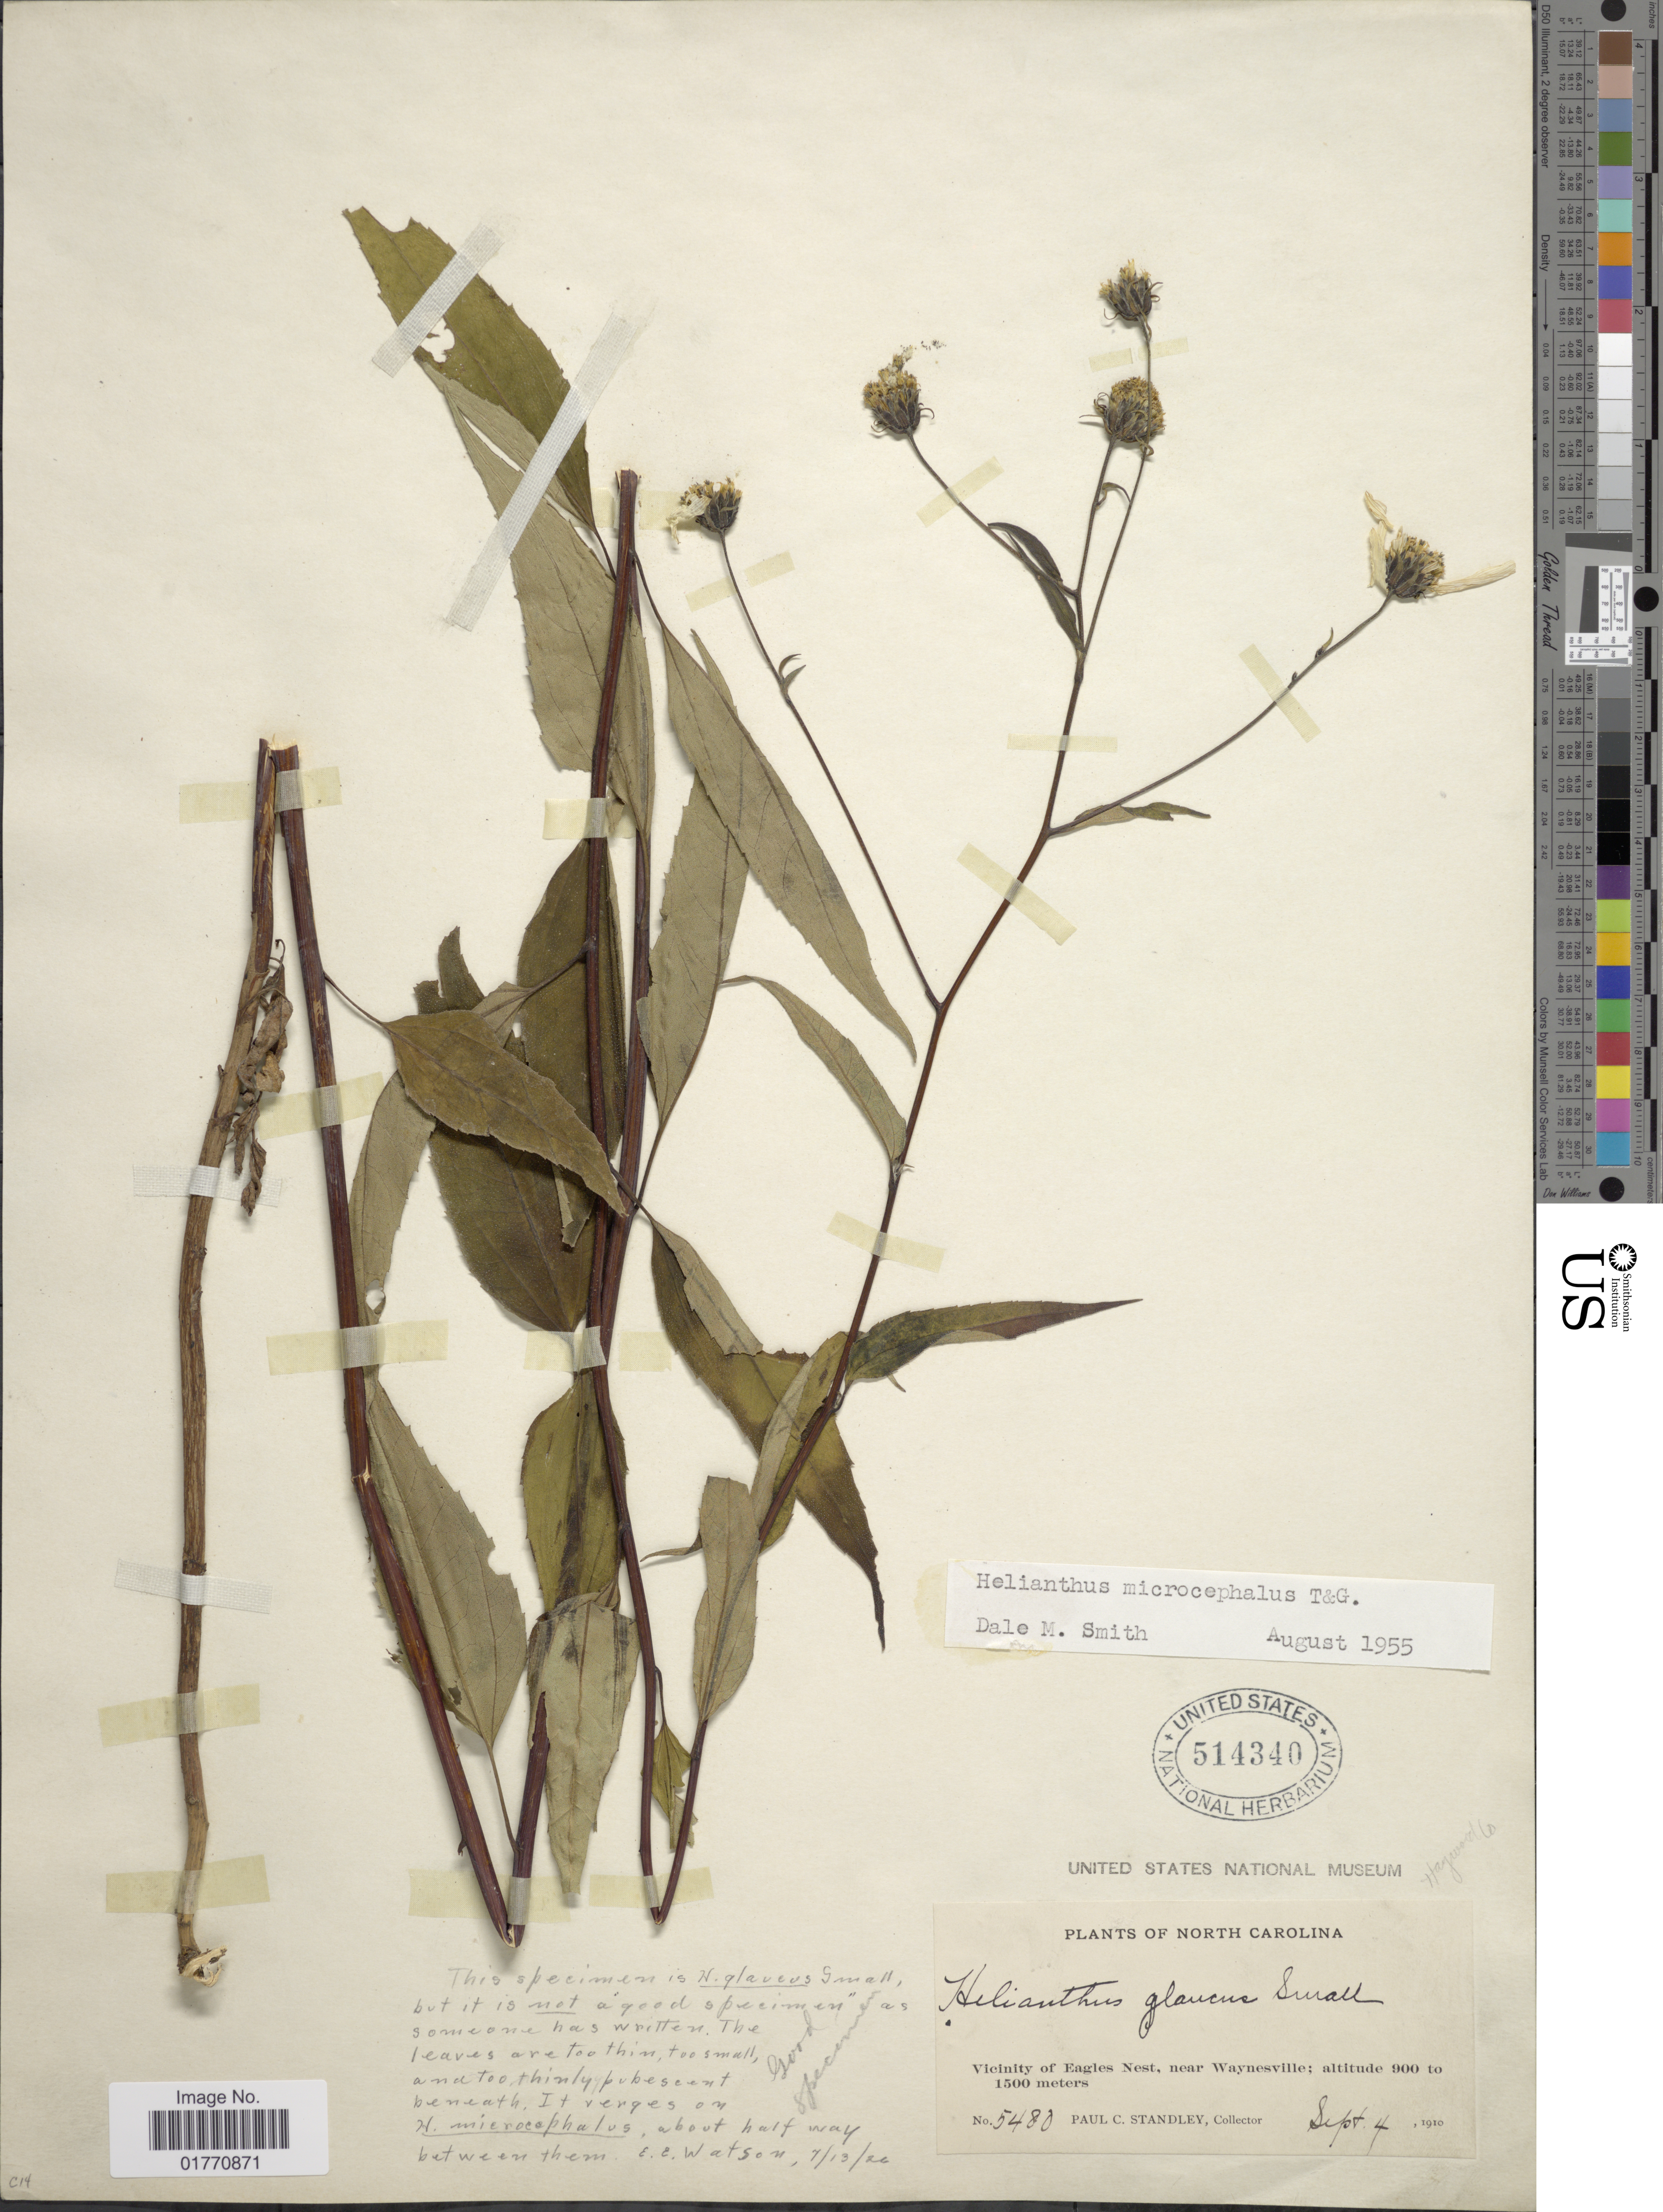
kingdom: Plantae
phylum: Tracheophyta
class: Magnoliopsida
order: Asterales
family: Asteraceae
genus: Helianthus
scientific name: Helianthus microcephalus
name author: Torr. & A. Gray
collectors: P. C. Standley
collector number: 5480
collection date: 1910-09-04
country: United States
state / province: North Carolina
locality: Vicinity of Eagles Nest, near Waynesville.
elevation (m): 900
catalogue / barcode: US 514340